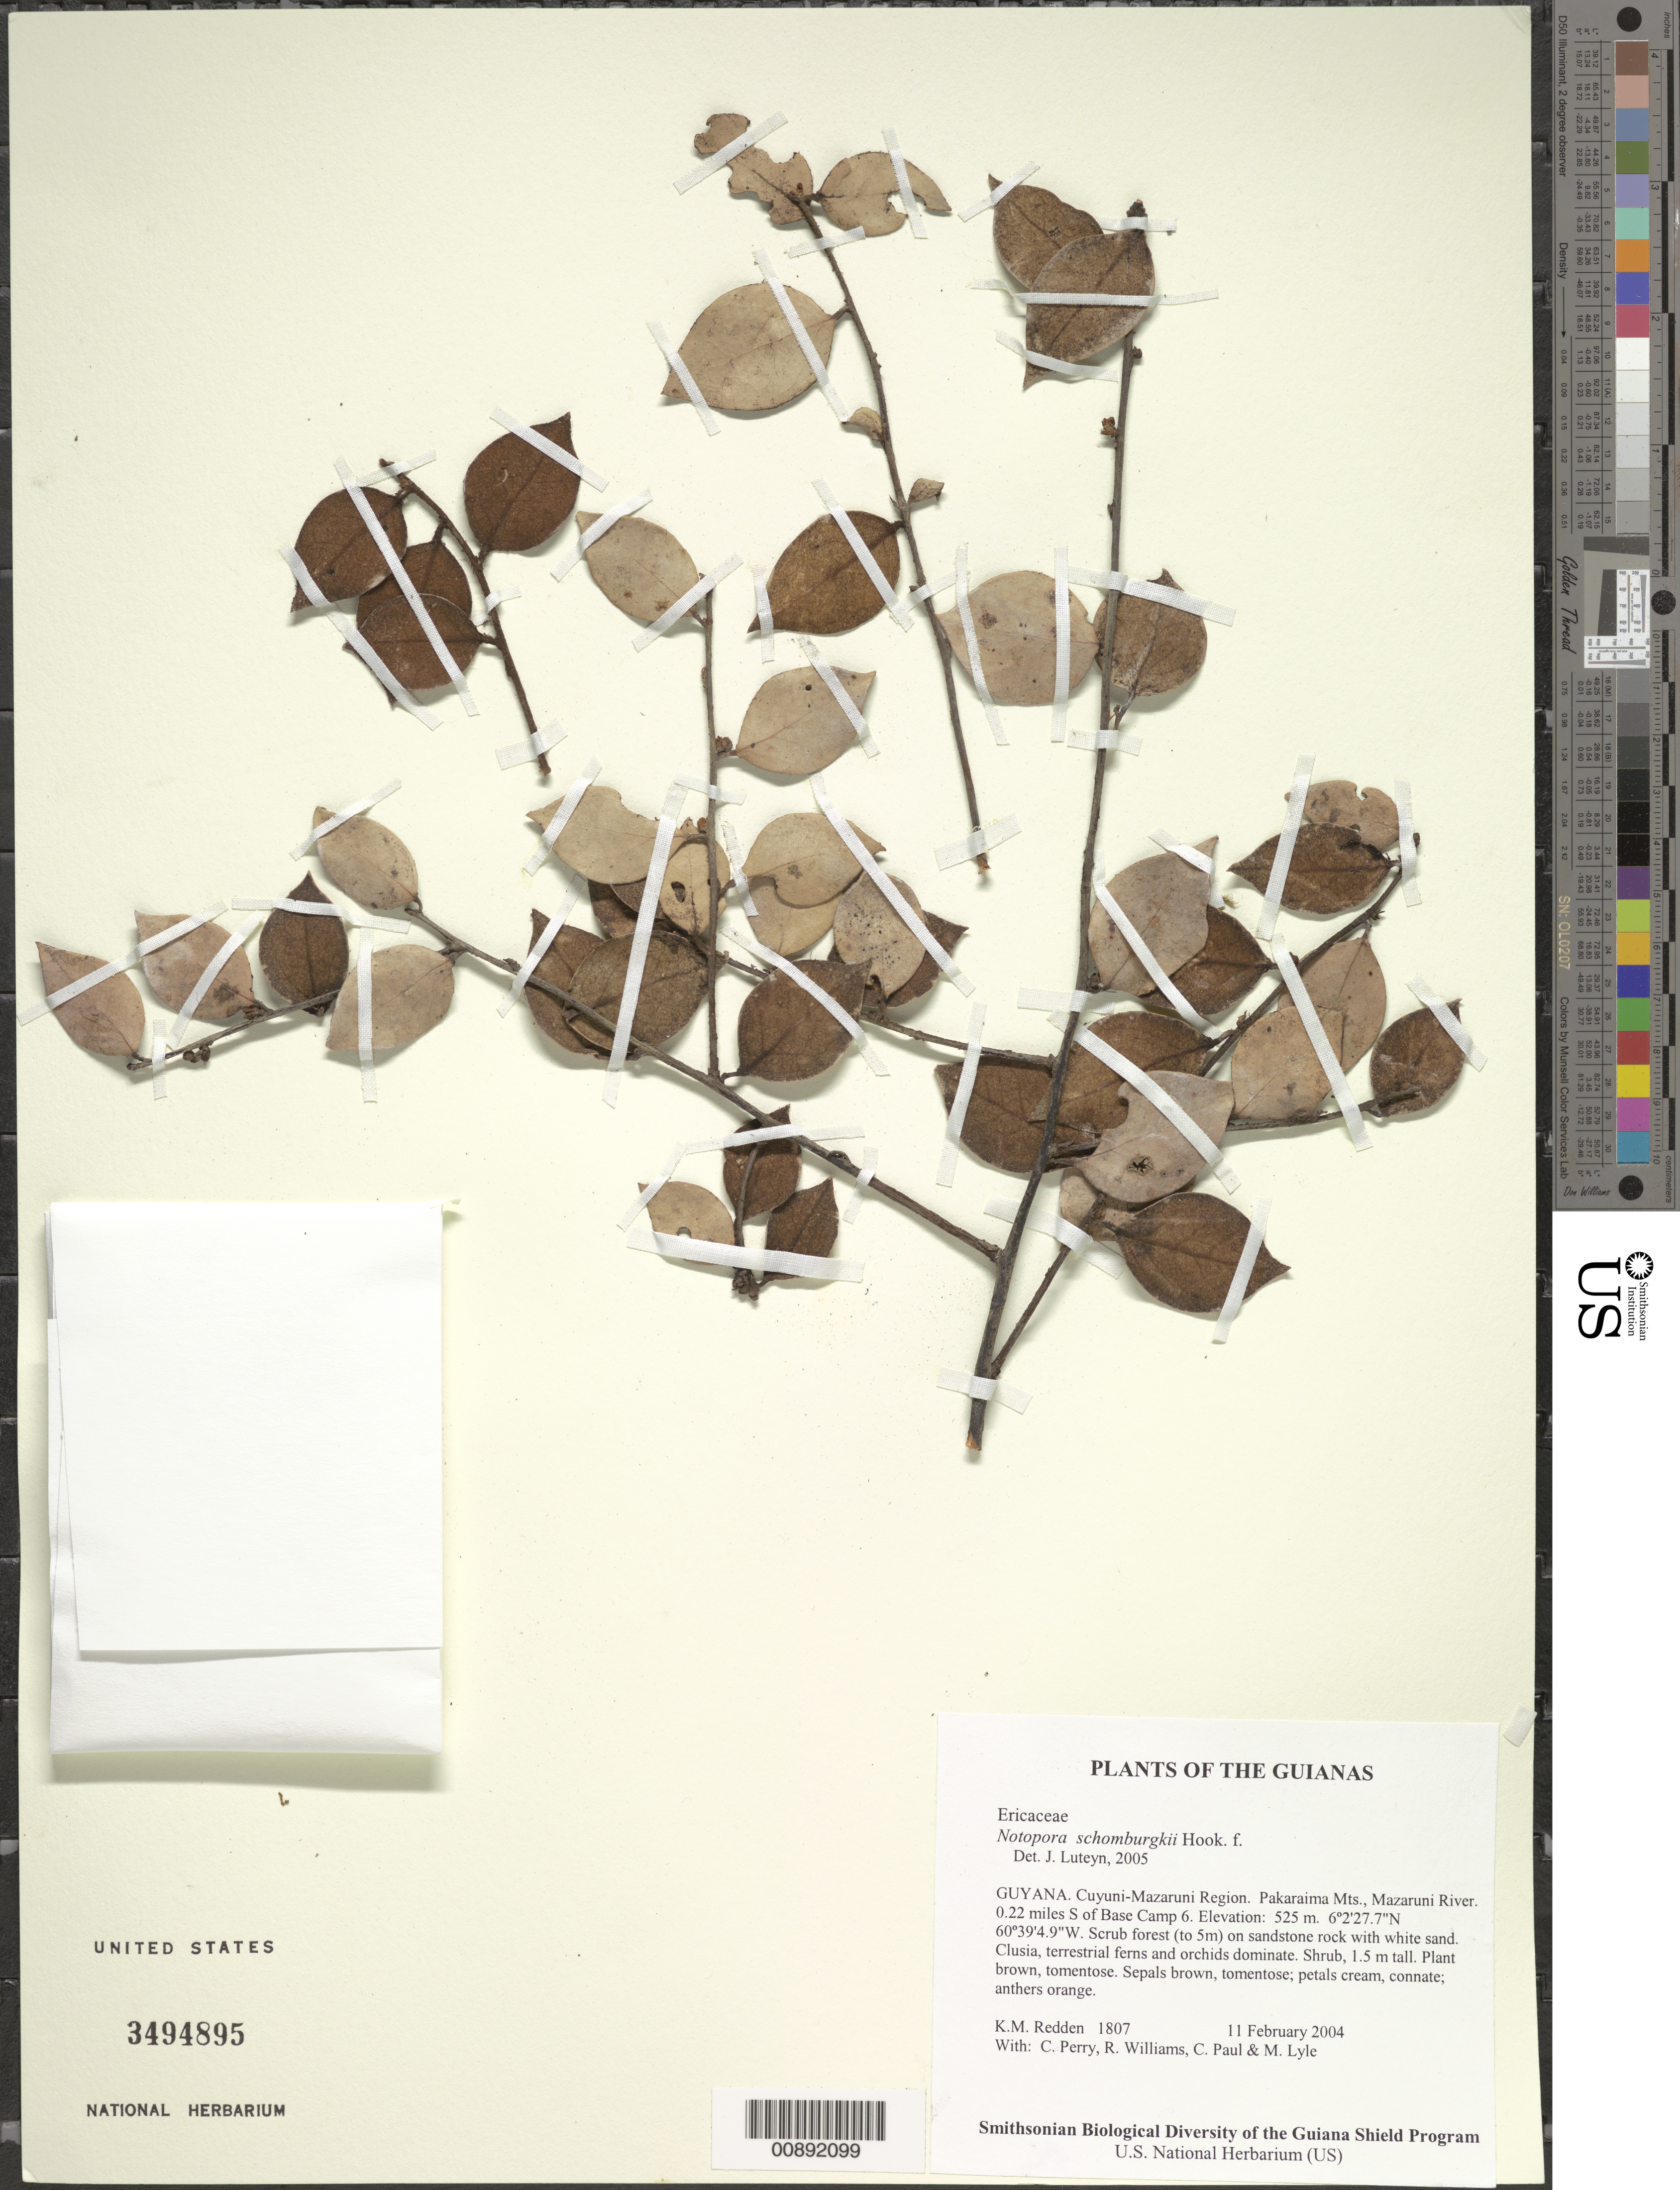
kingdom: Plantae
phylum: Tracheophyta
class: Magnoliopsida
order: Ericales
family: Ericaceae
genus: Notopora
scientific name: Notopora schomburgkii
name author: Hook. f.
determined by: Luteyn, J. L.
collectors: K. M. Redden, C. Perry, R. Williams, C. Paul & M. Lyle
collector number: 1807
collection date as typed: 11 February 2004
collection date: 2004-02-11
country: Guyana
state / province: Cuyuni-Mazaruni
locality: Pakaraima Mts., Mazaruni River. 0.22 miles S of Base Camp 6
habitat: Scrub forest (to 5m) on sandstone rock with white sand. Clusia, terrestrial ferns and orchids dominate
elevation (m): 525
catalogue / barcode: US 3494895